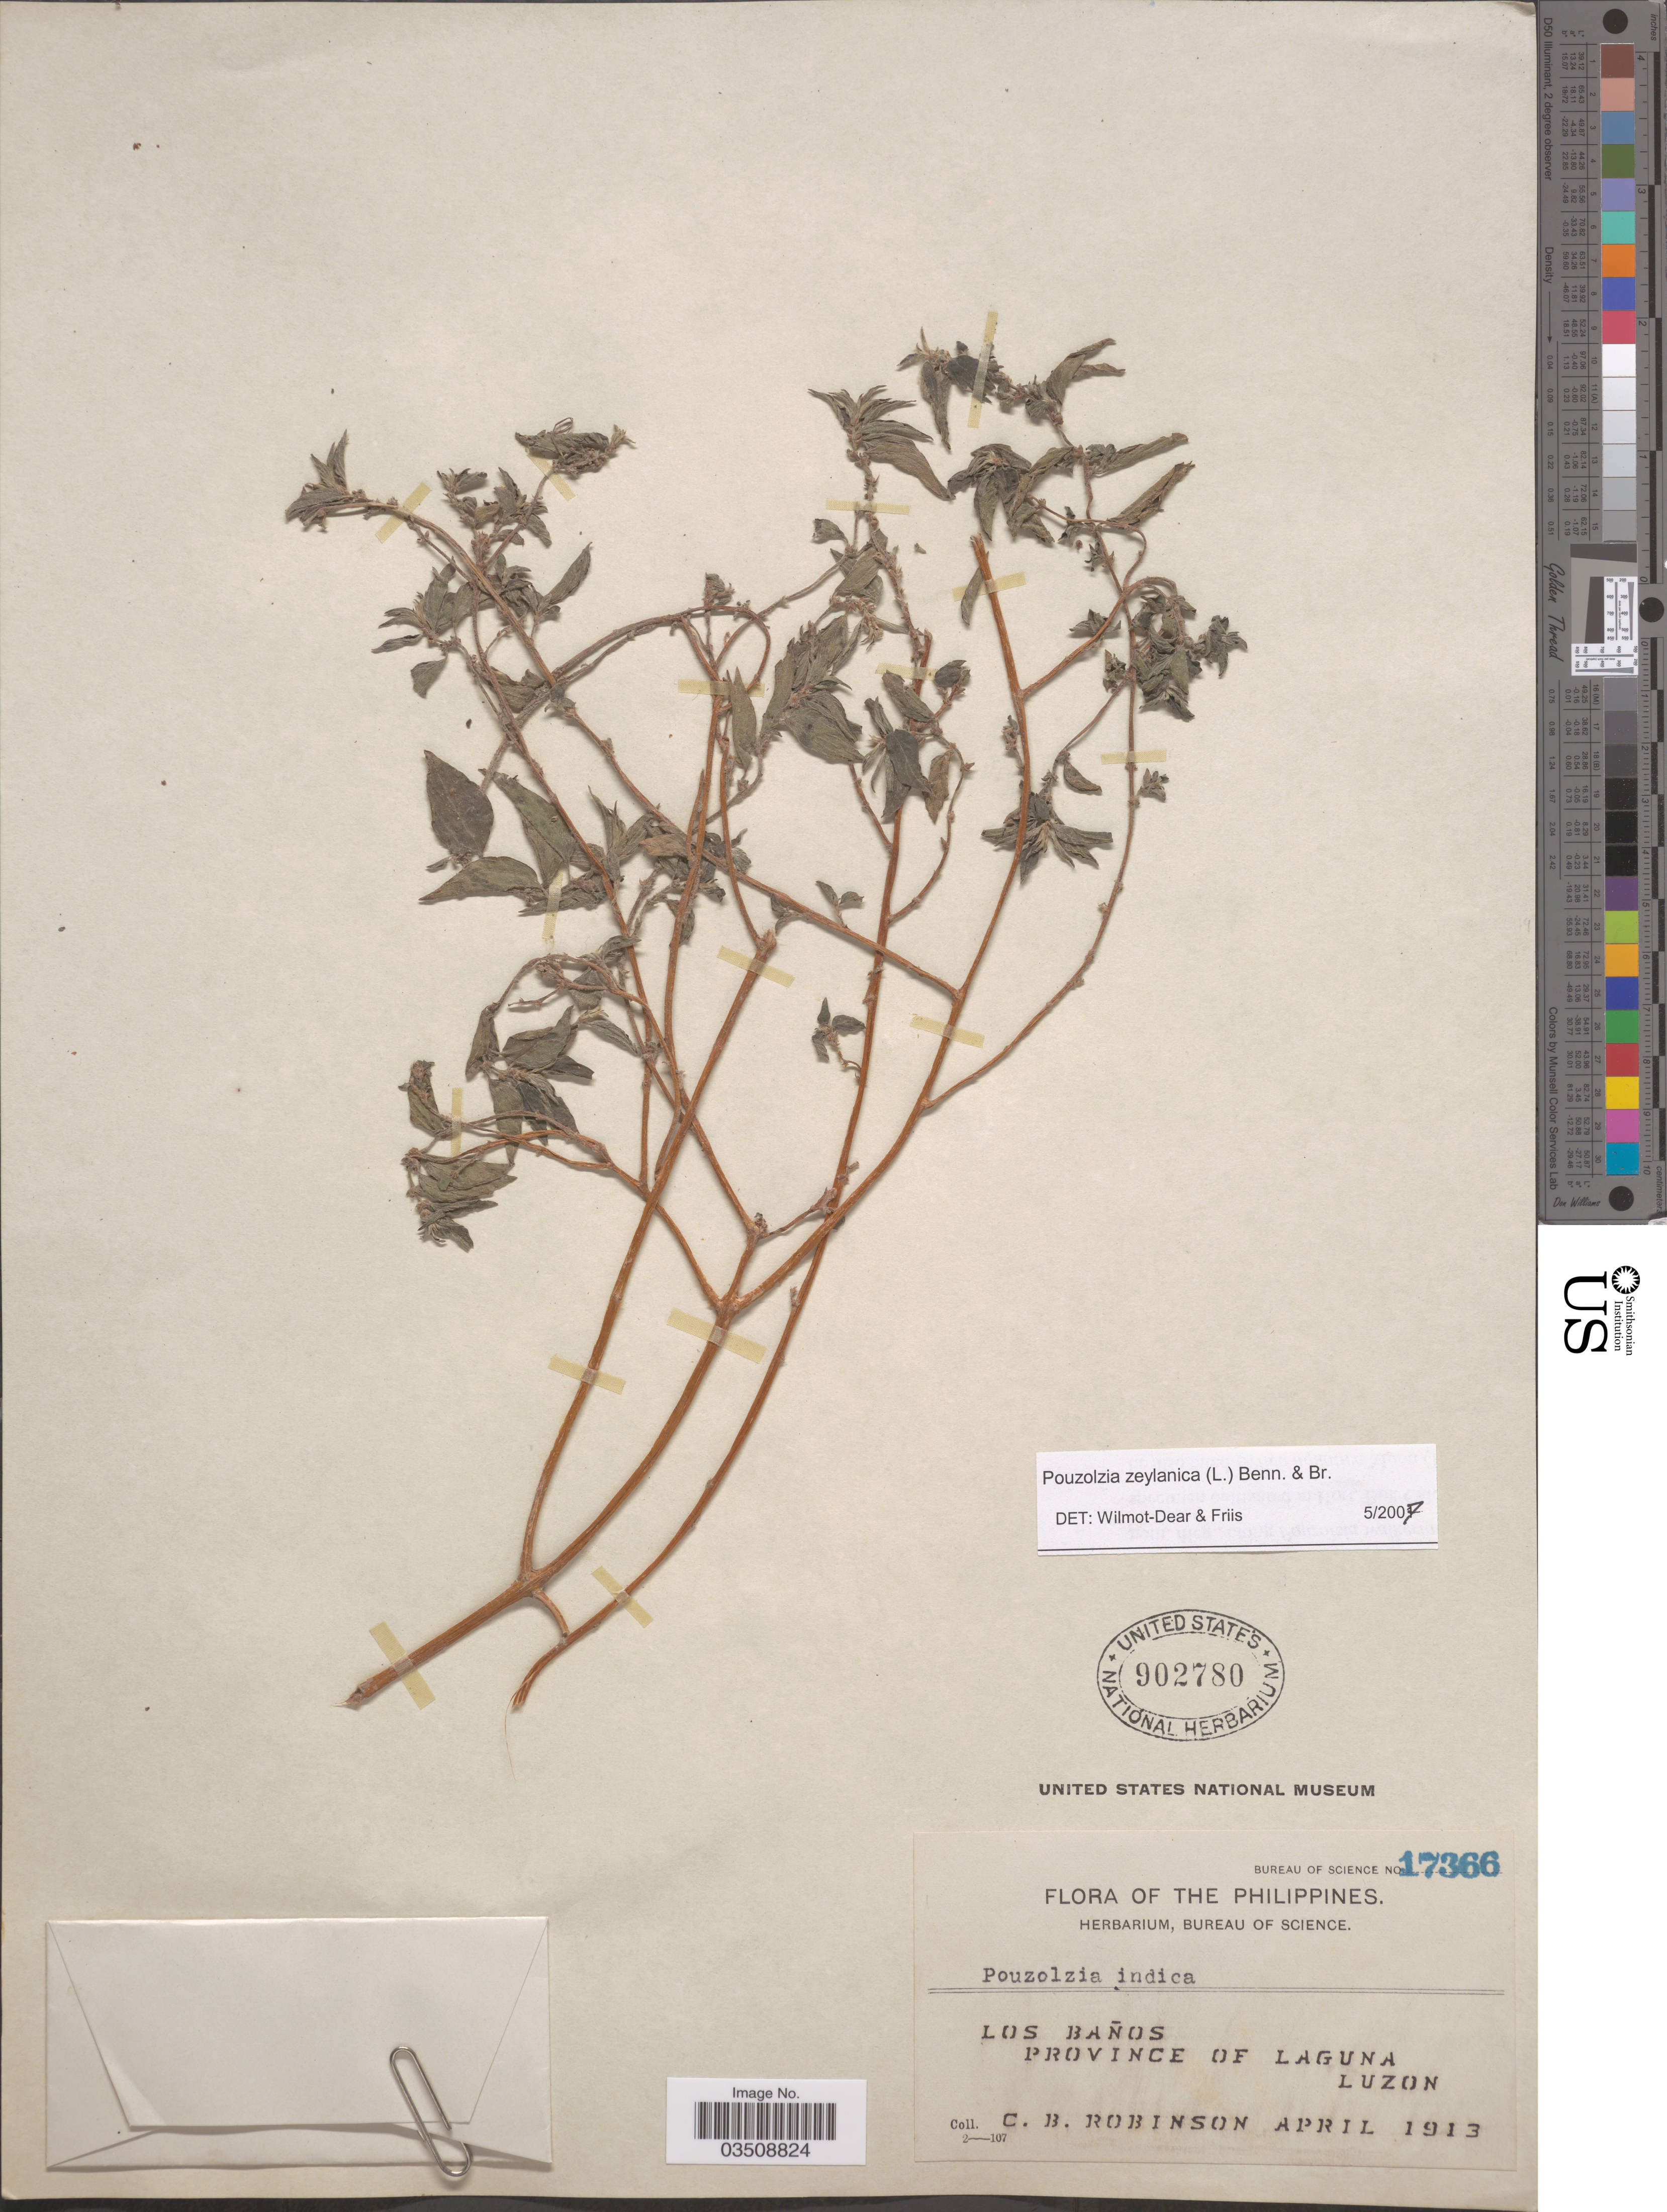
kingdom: Plantae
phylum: Tracheophyta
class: Magnoliopsida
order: Rosales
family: Urticaceae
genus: Pouzolzia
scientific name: Pouzolzia zeylanica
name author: (L.) Benn.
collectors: C. Robinson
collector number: Bureau of Science 17366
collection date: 1913-04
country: Philippines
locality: Los Baños. Province of Laguna, Luzon.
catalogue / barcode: US 902780